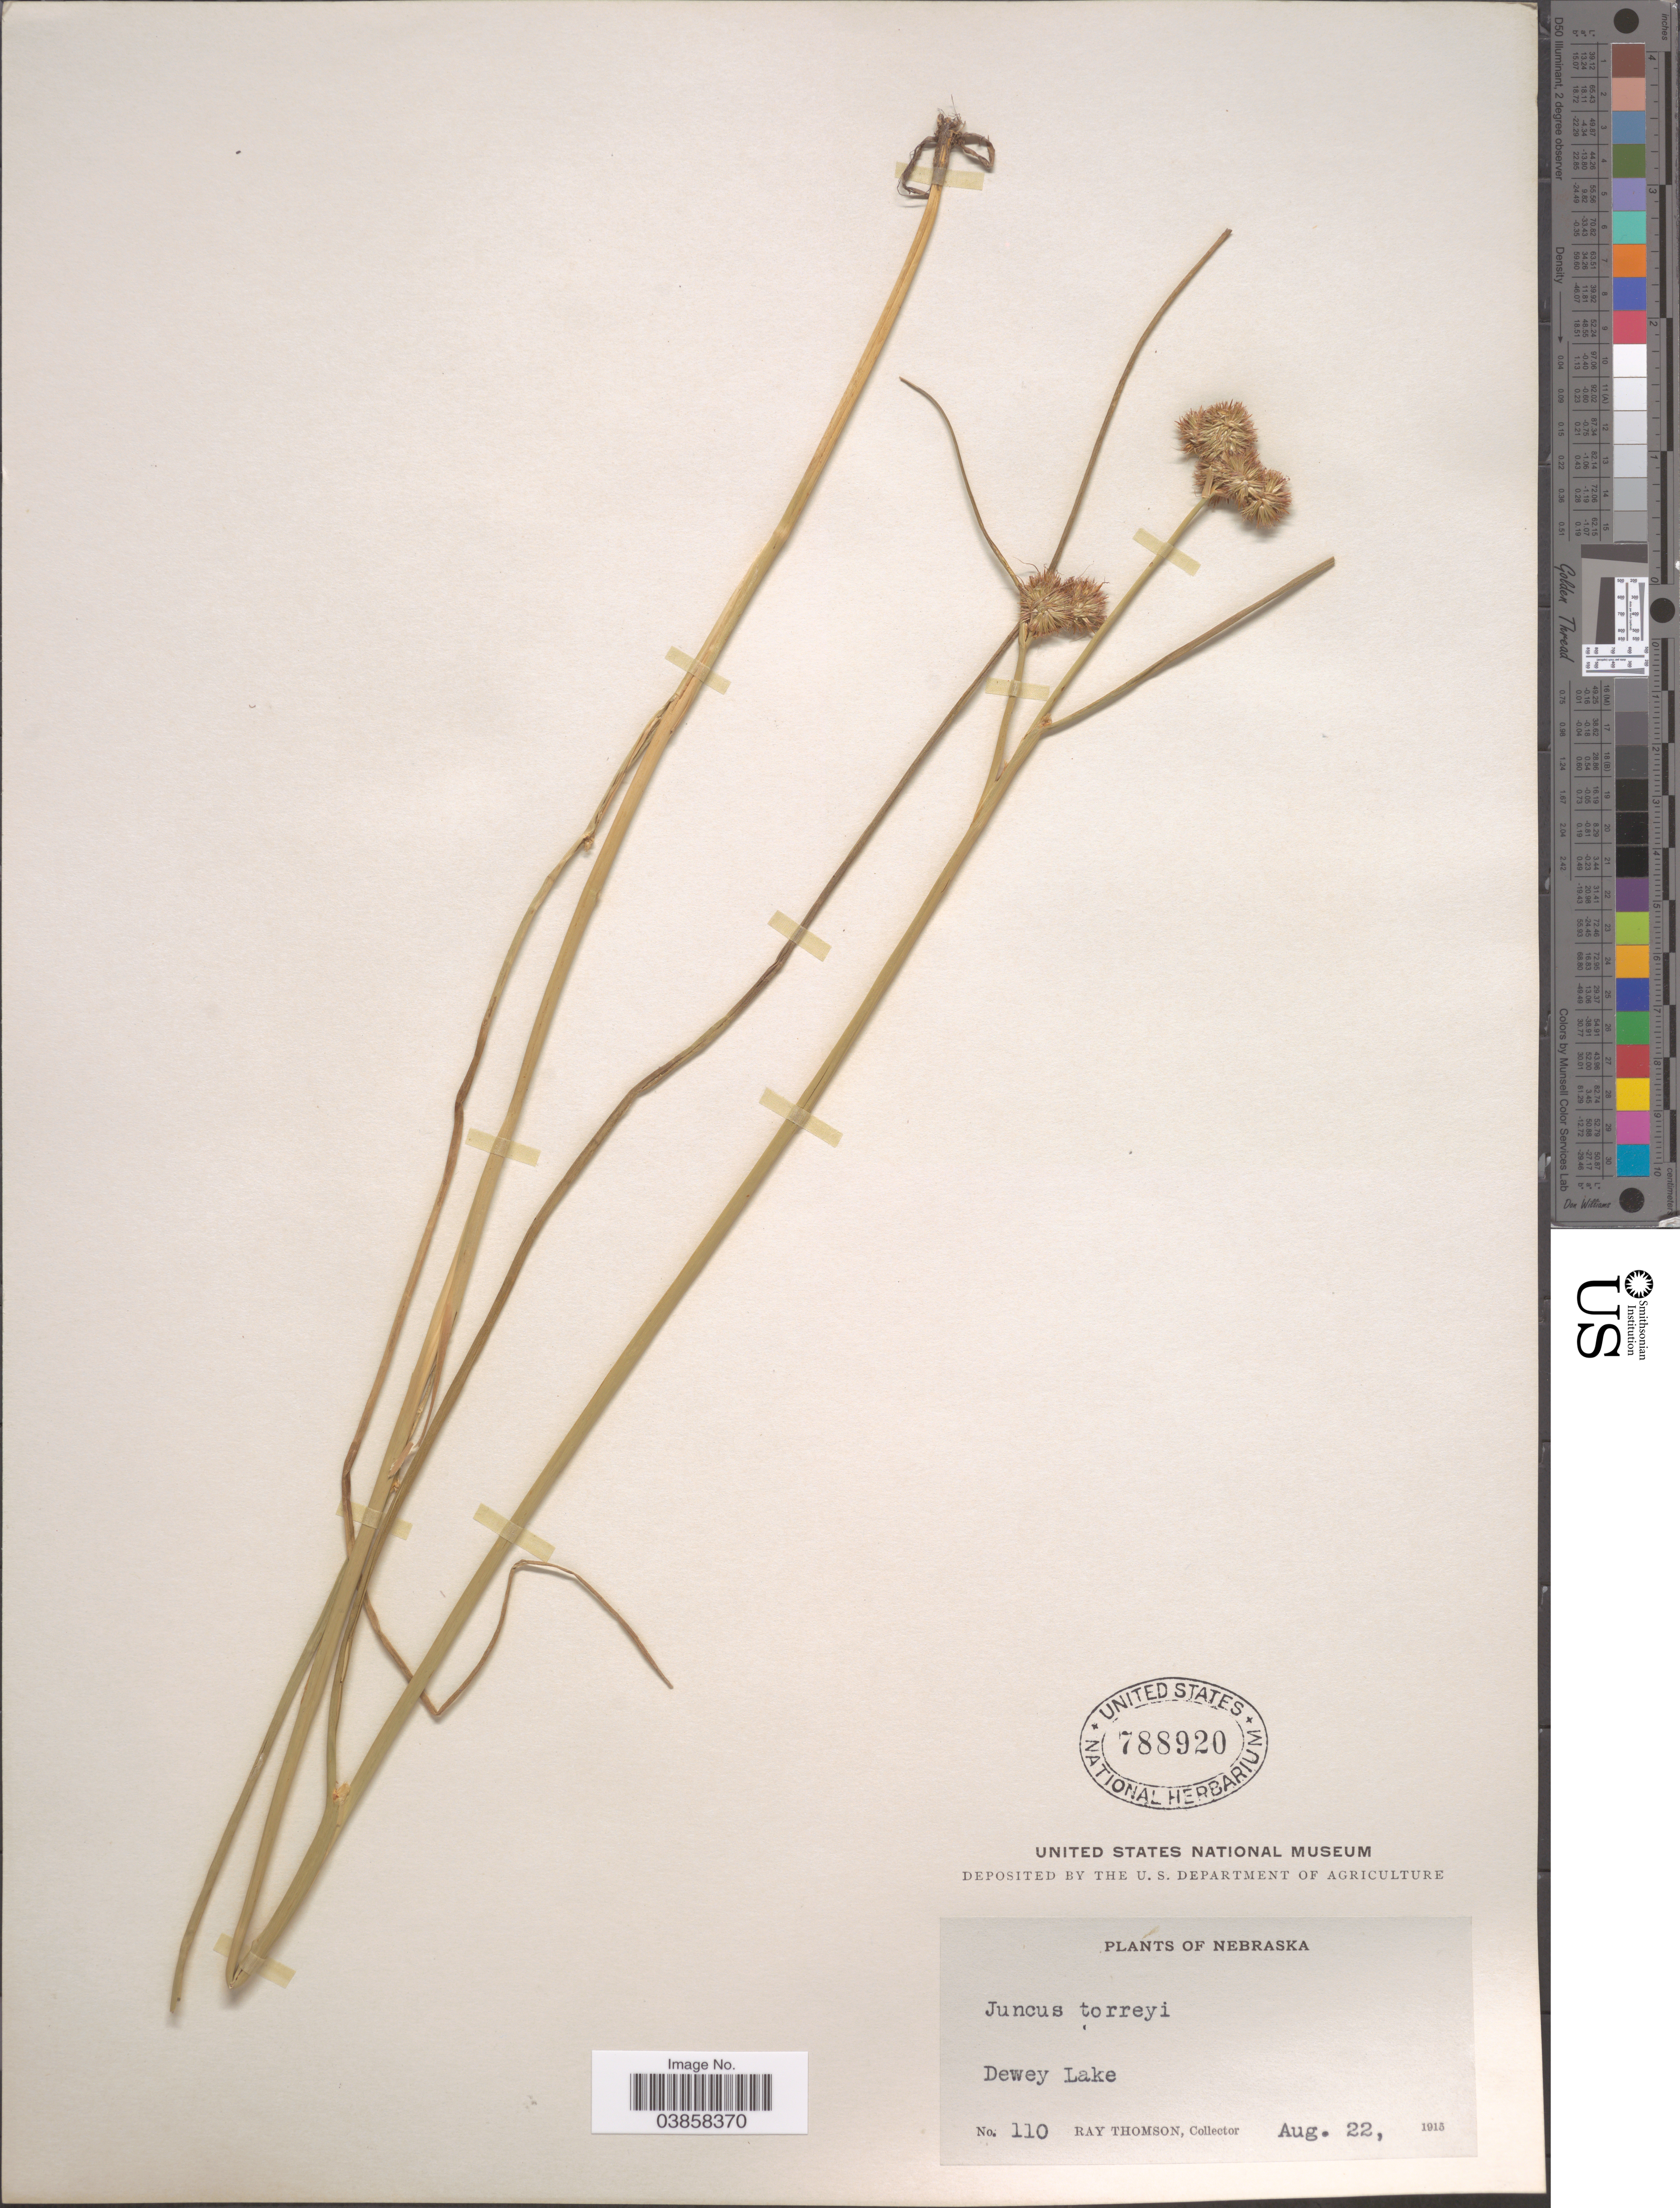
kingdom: Plantae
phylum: Tracheophyta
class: Liliopsida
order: Poales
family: Juncaceae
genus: Juncus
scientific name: Juncus torreyi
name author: Coville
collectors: R. Thomson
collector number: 110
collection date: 1915-08-22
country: United States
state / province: Nebraska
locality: Dewey Lake.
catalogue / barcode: US 788920